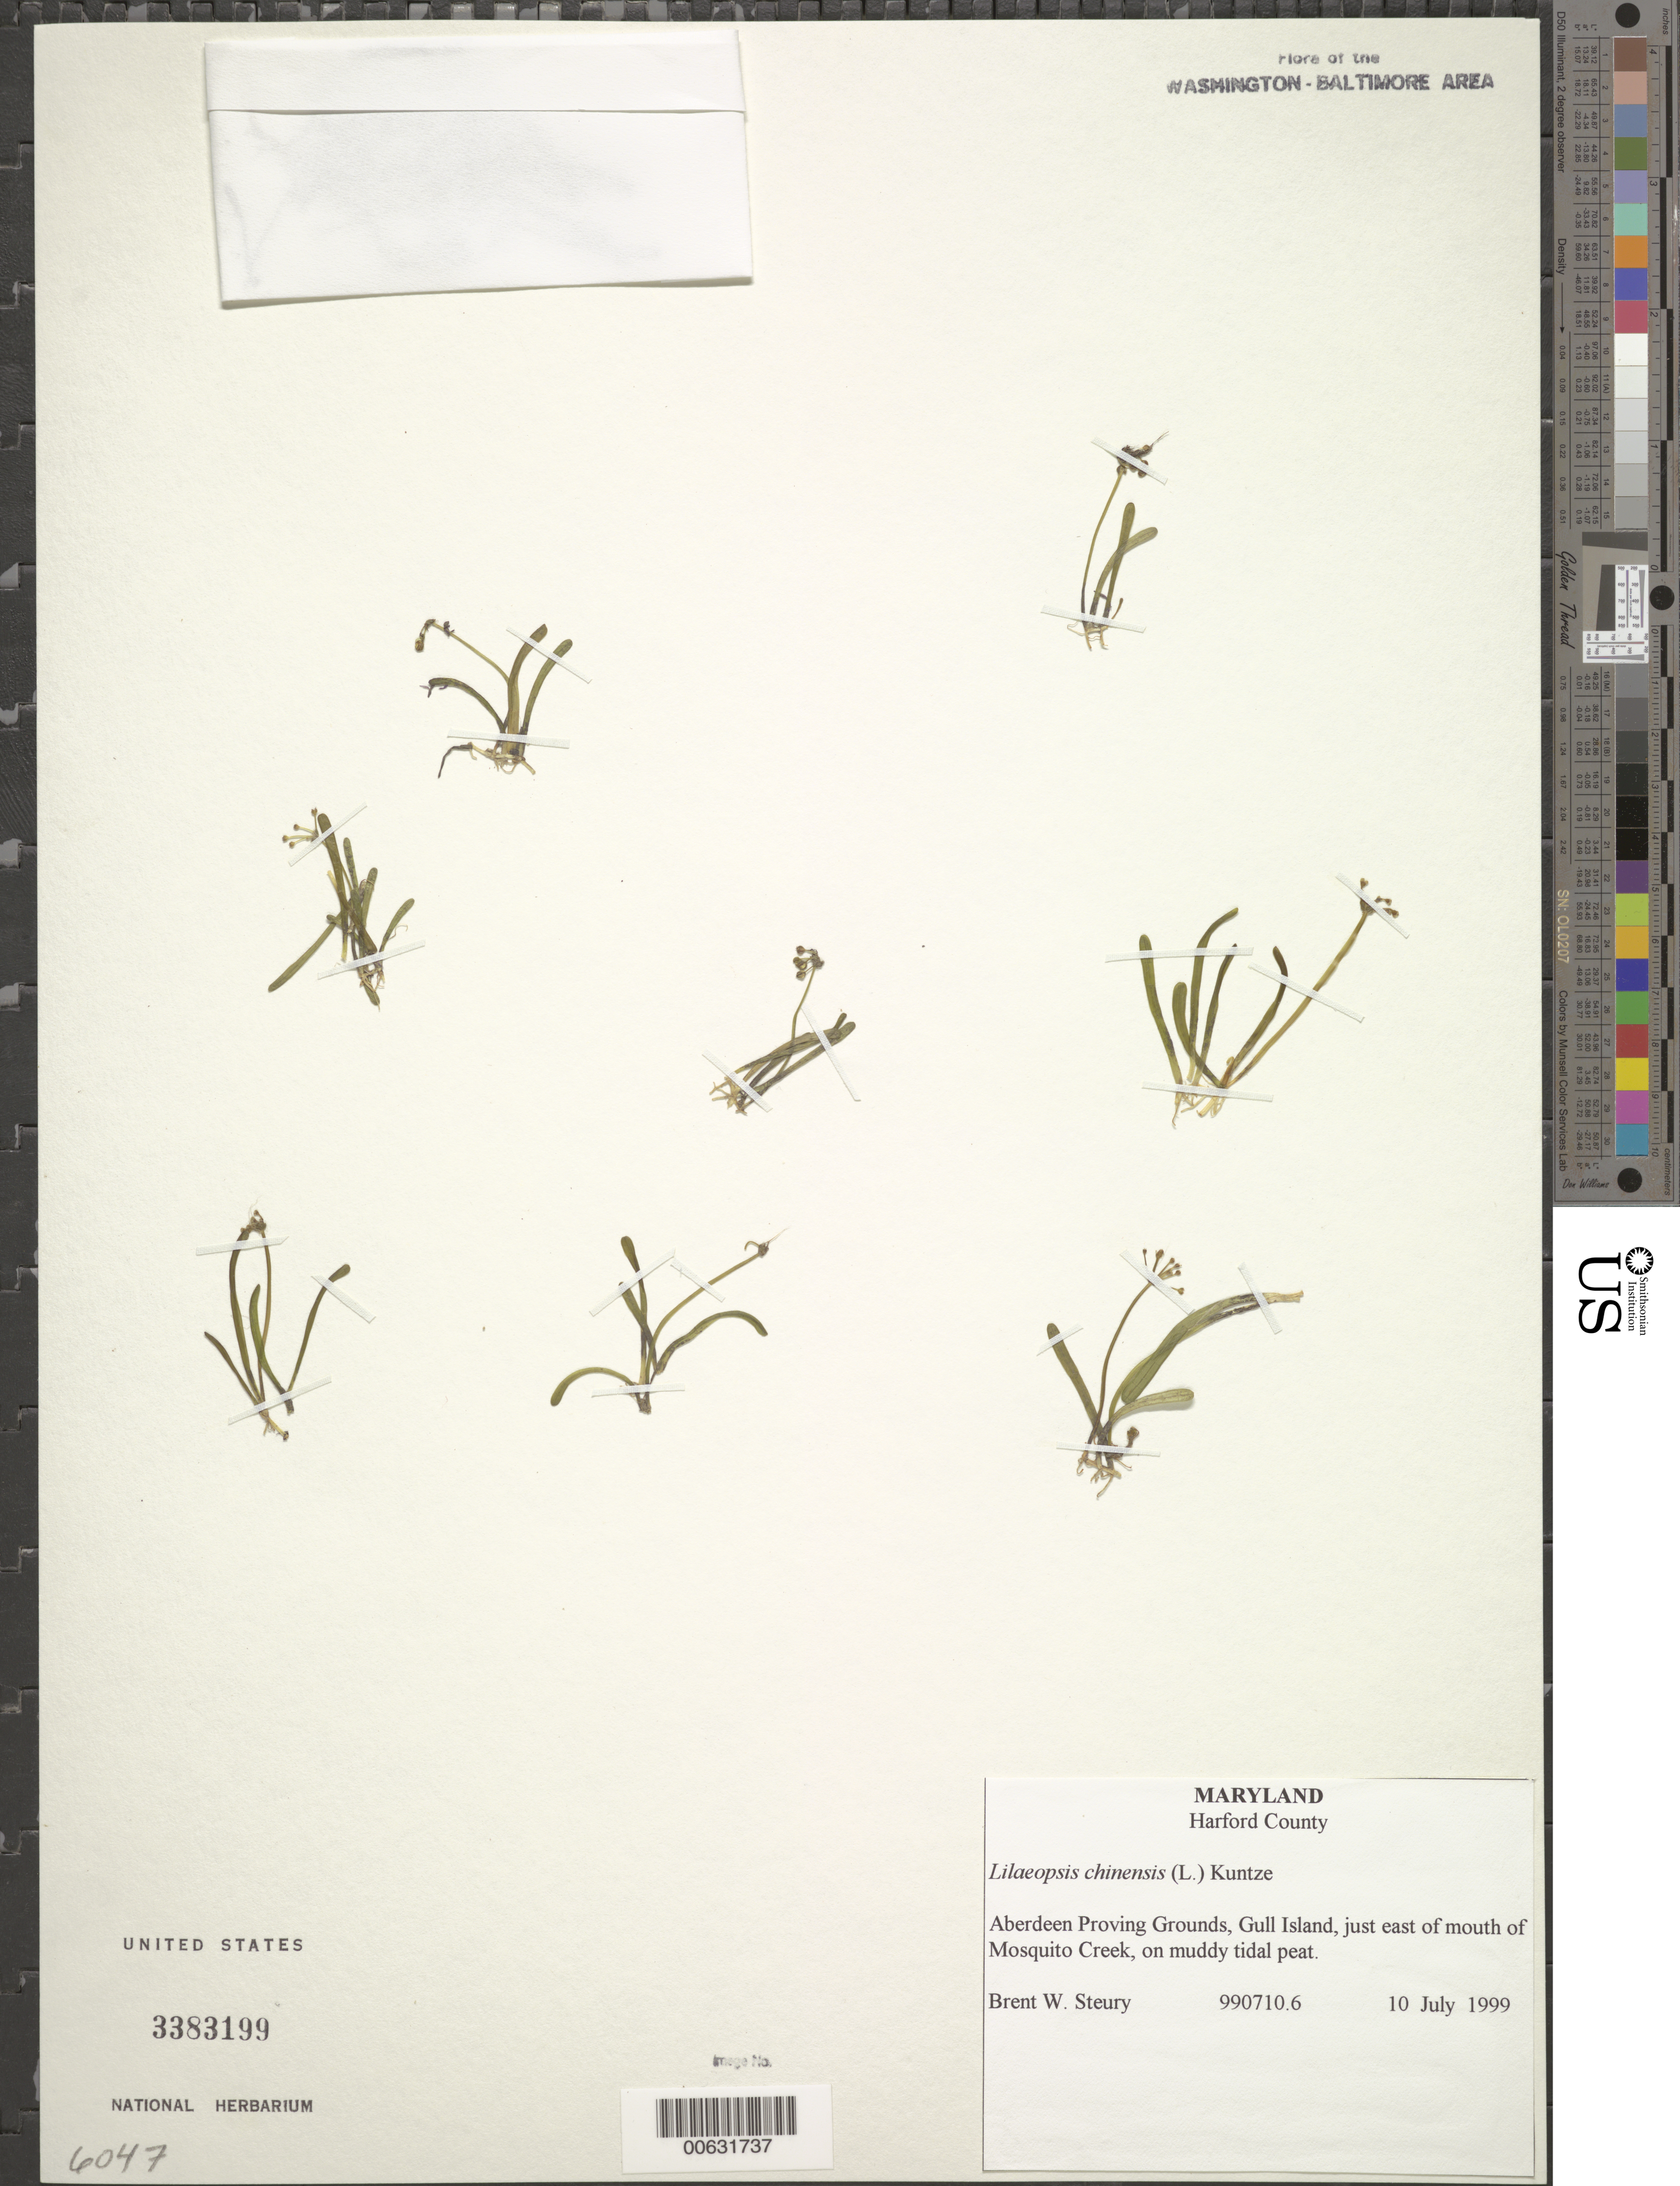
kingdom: Plantae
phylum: Tracheophyta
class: Magnoliopsida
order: Apiales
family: Apiaceae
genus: Lilaeopsis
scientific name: Lilaeopsis chinensis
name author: (L.) Kuntze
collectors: B. Steury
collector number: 990710.6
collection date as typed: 10 Jul 1999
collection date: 1999-07-10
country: United States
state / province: Maryland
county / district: Harford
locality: Aberdeen Proving Grounds, Gull Island, just east of mouth of Mosquito Creek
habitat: On muddy tidal peat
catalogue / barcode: US 3383199